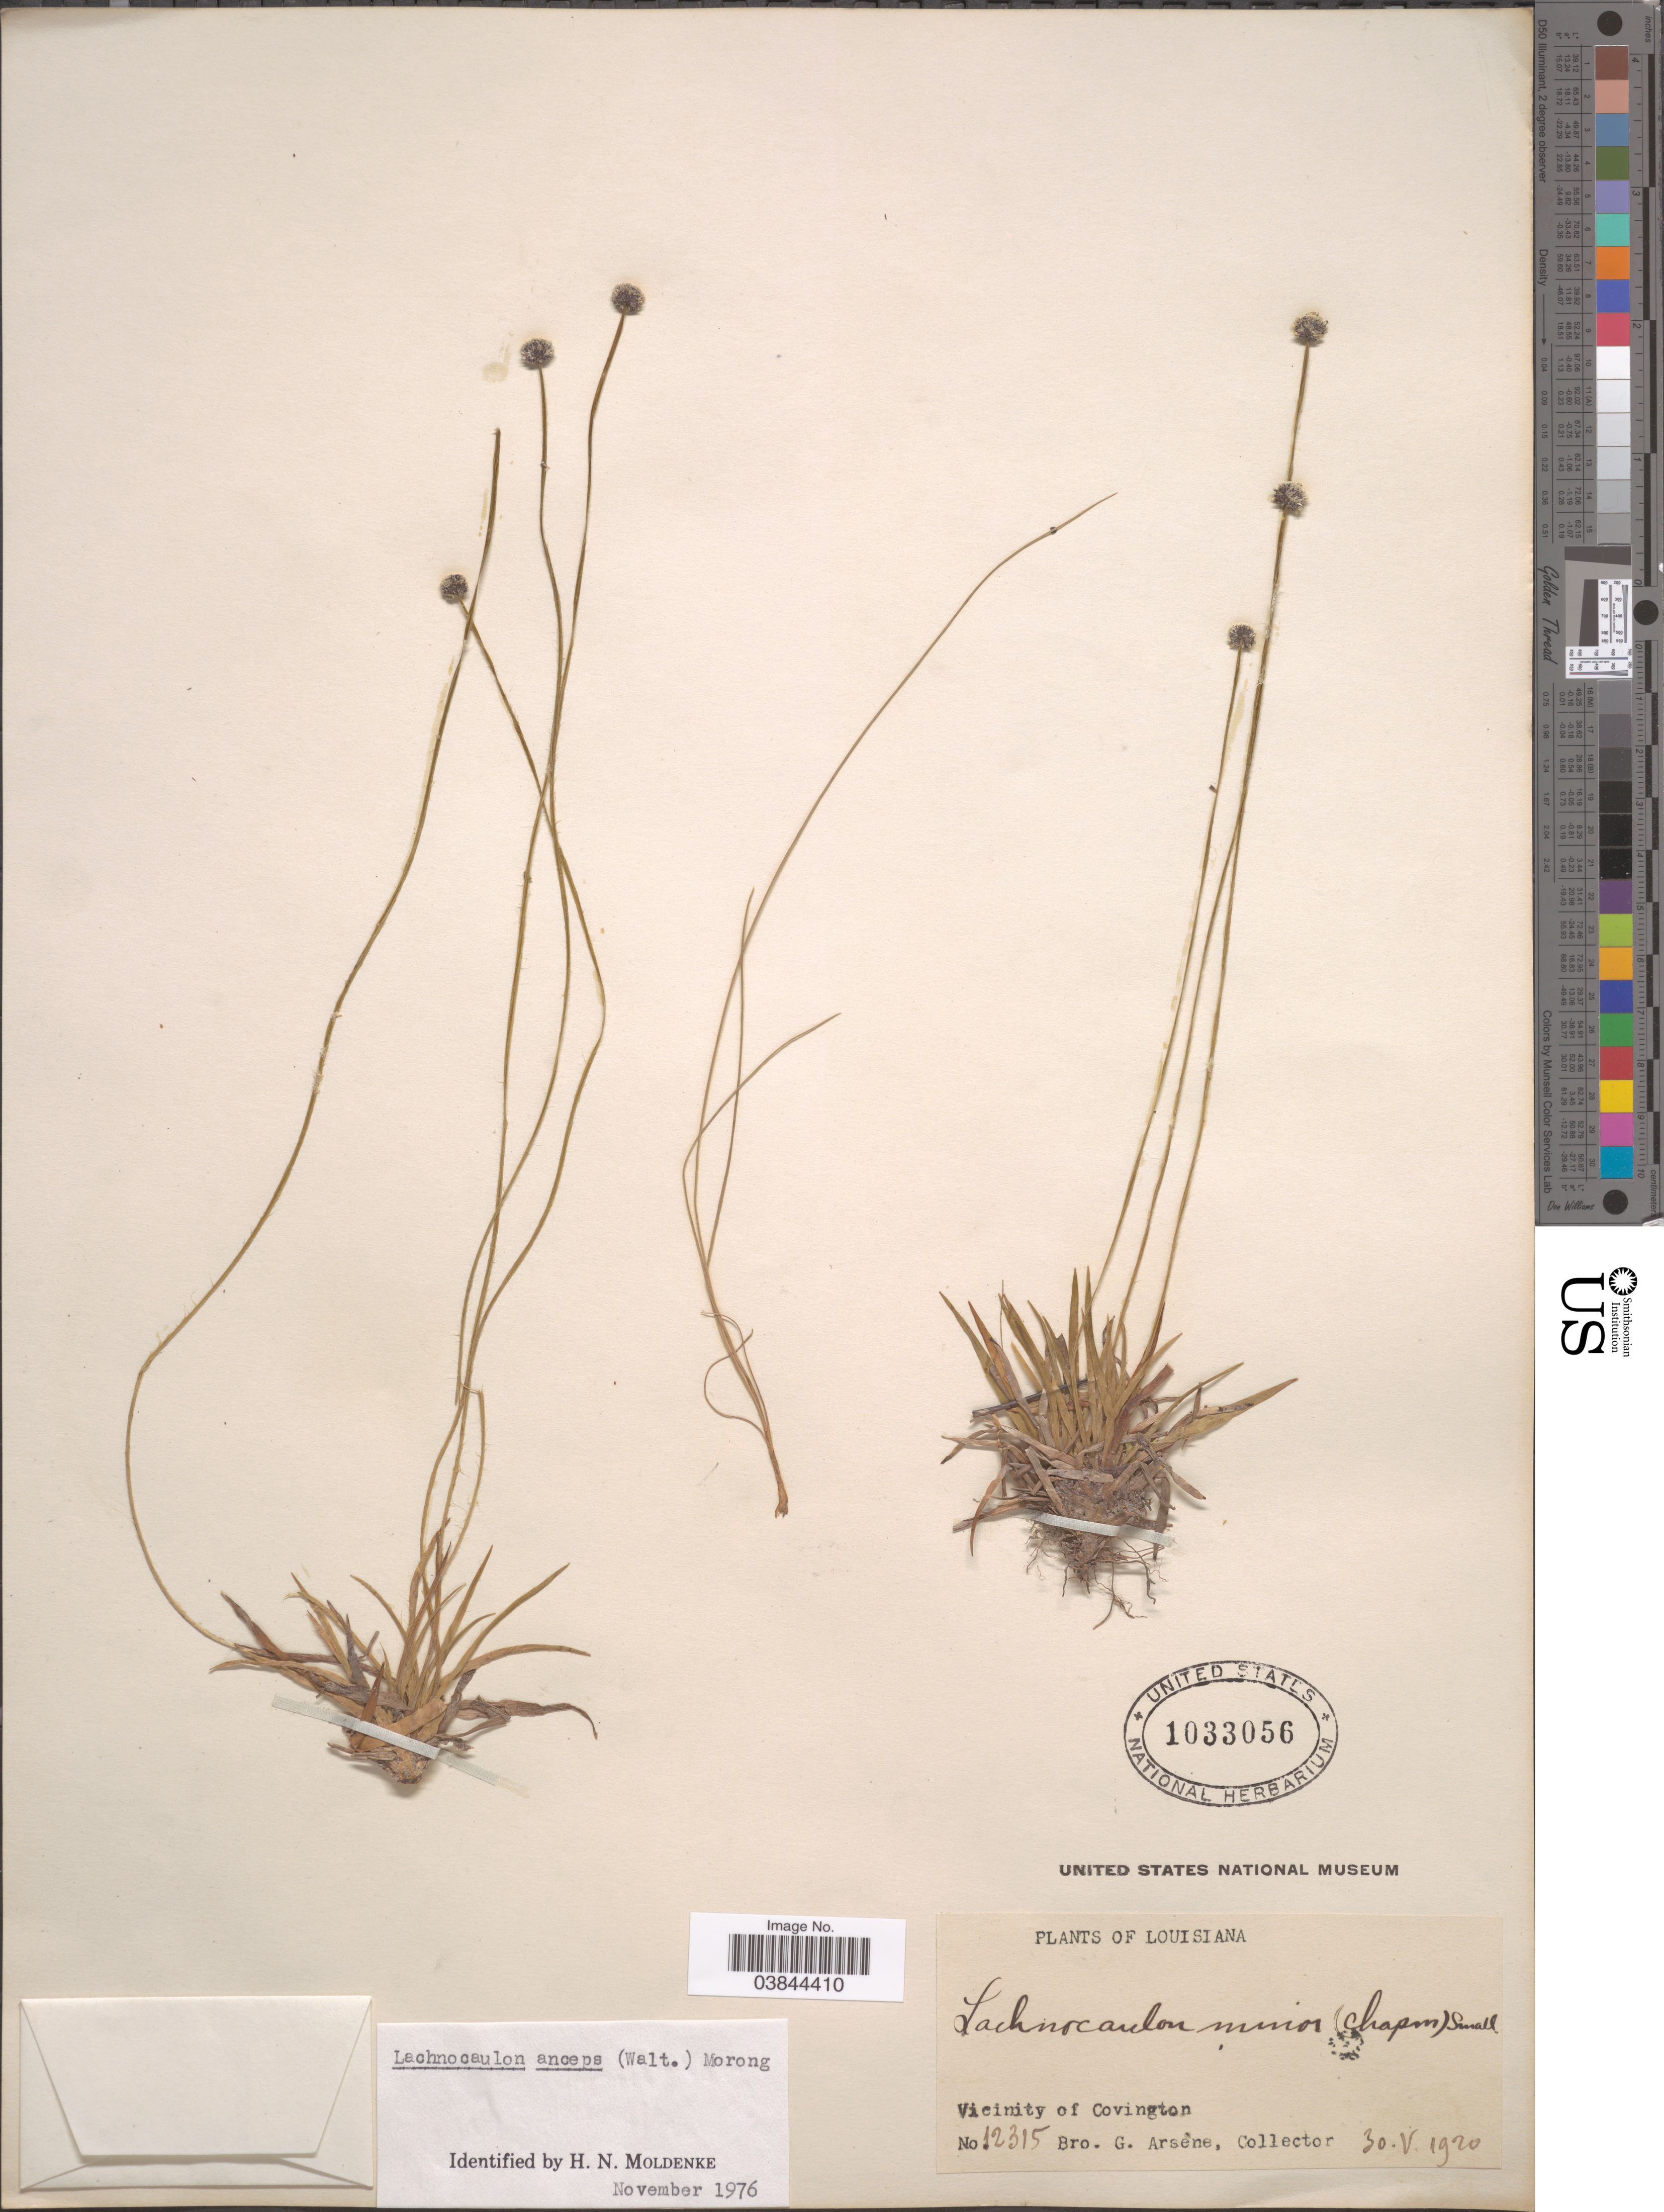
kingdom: Plantae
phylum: Tracheophyta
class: Liliopsida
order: Poales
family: Eriocaulaceae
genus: Lachnocaulon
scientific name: Lachnocaulon anceps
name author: (Walter) Morong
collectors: Bro. G. Arsène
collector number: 12315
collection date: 1920-05-30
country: United States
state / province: Louisiana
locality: Vicinity of Covington.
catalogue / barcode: US 1033056